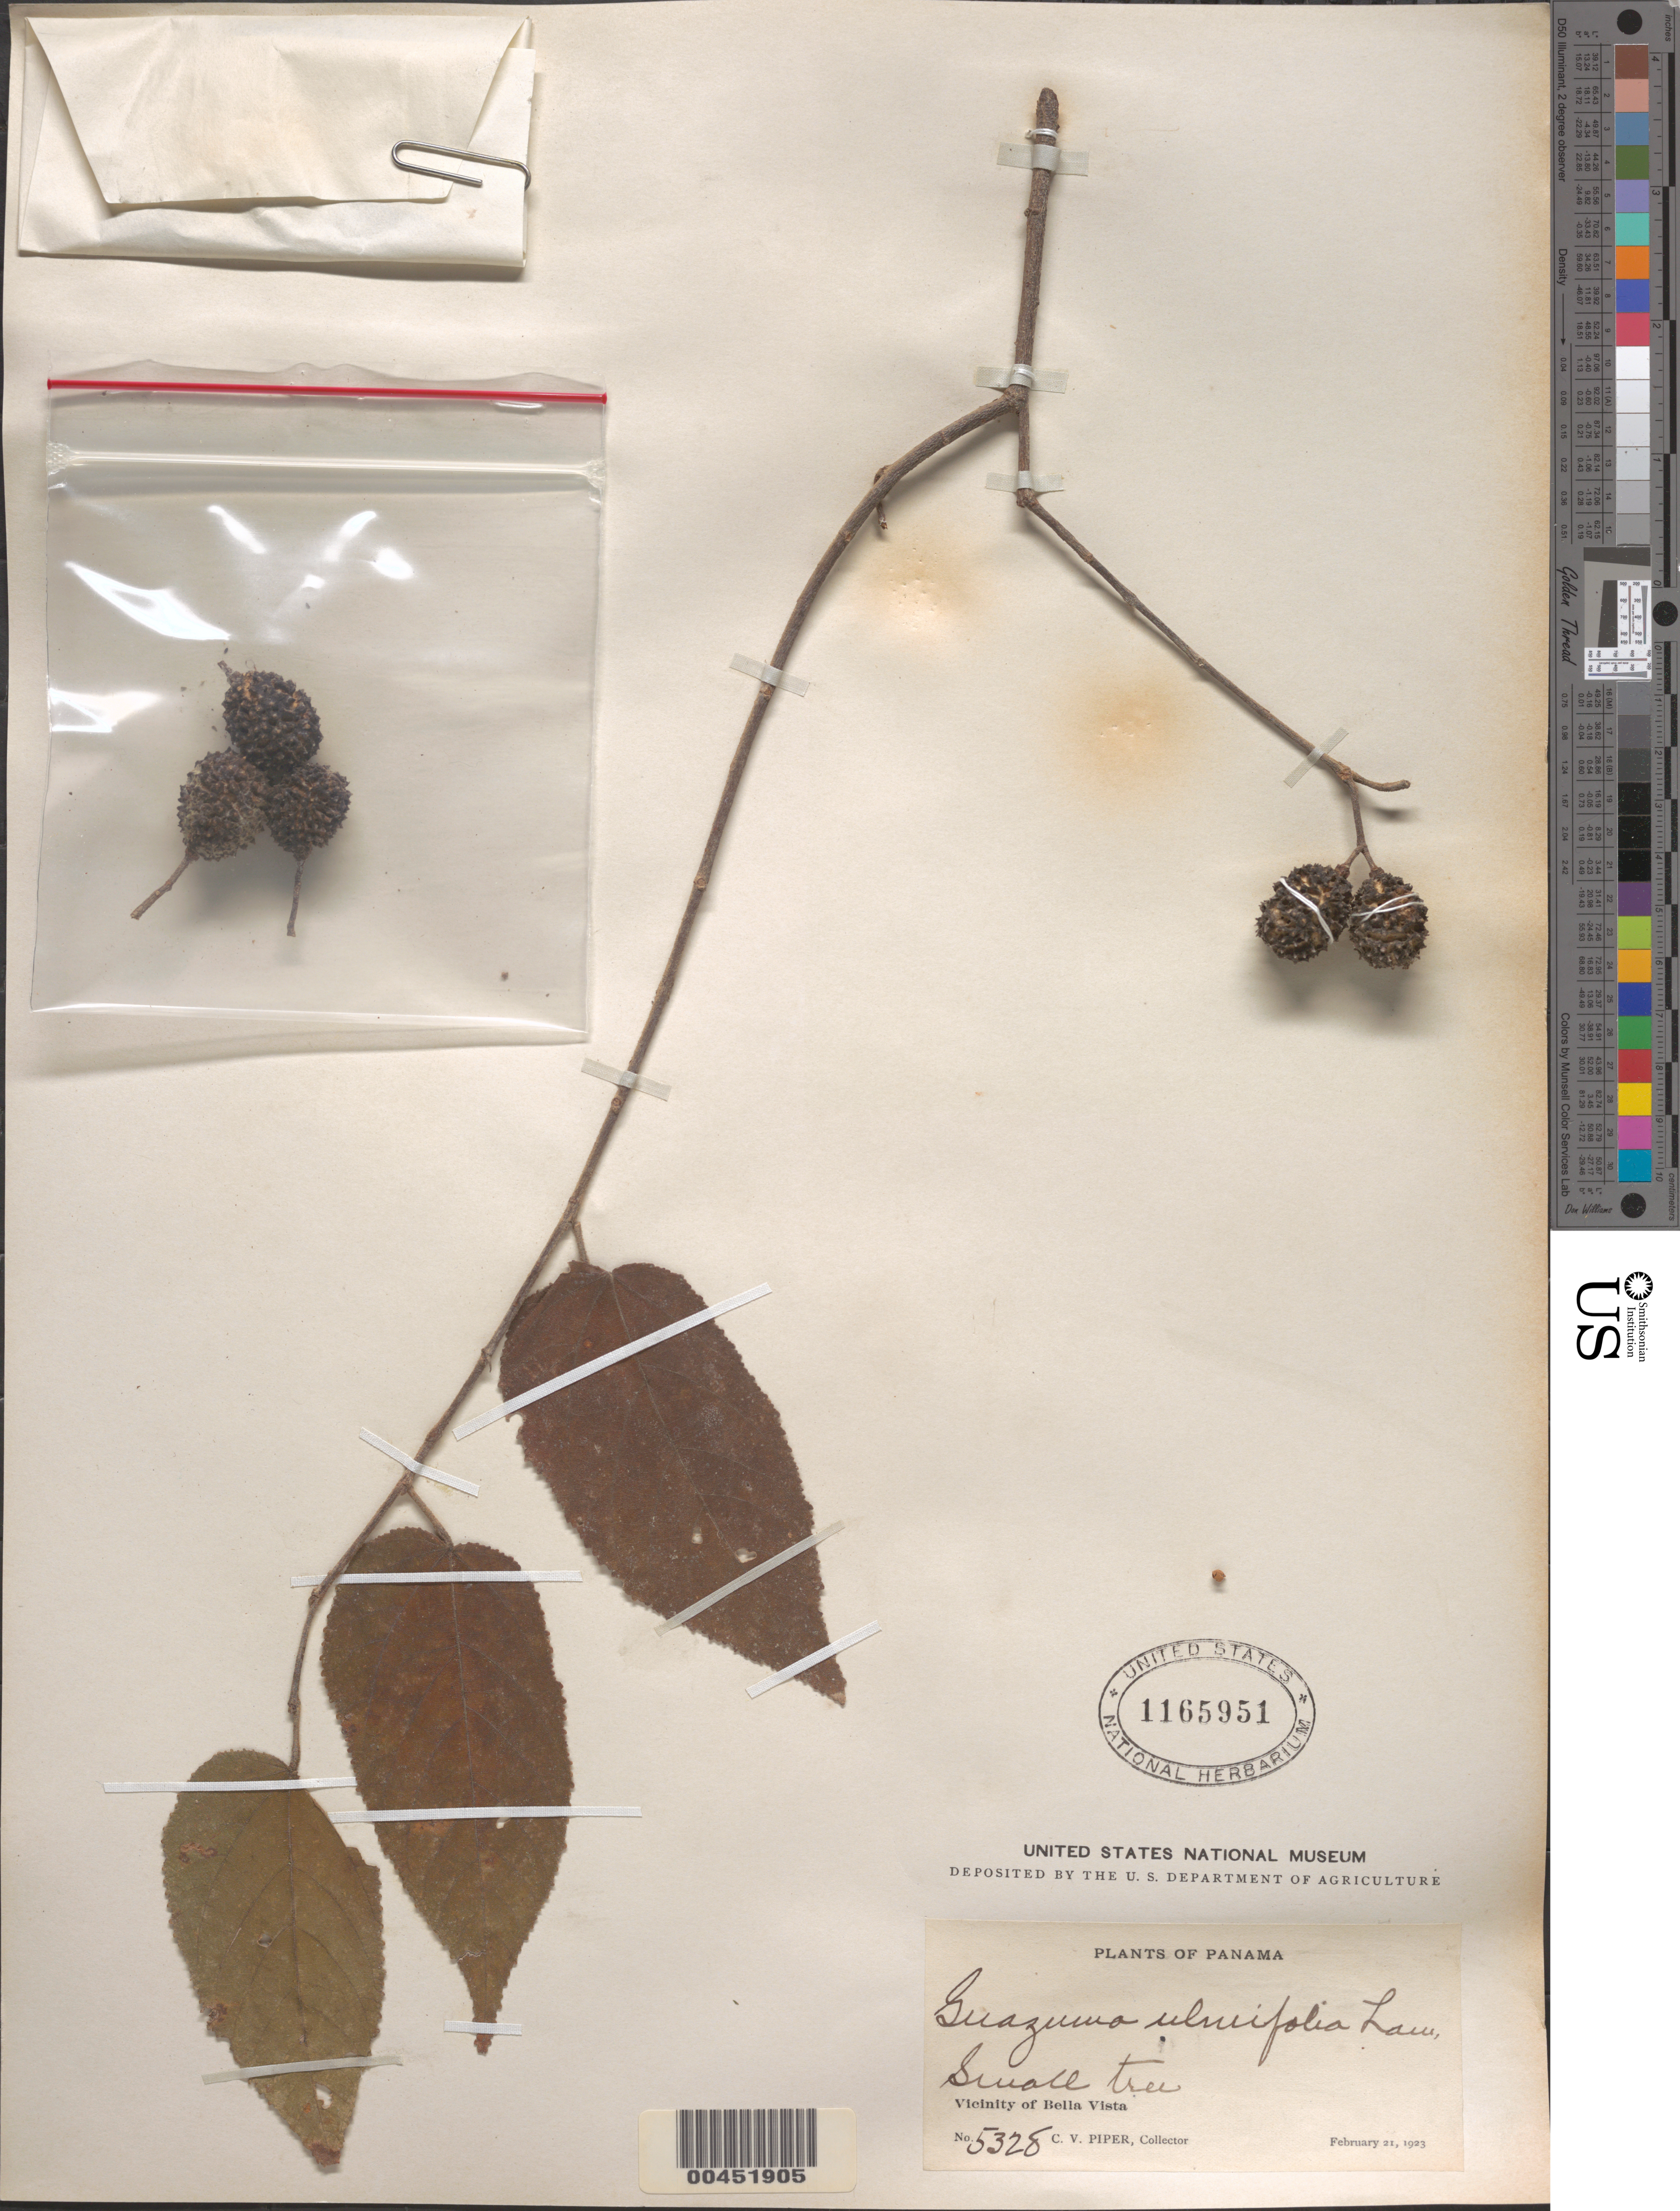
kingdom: Plantae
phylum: Tracheophyta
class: Magnoliopsida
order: Malvales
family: Malvaceae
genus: Guazuma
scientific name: Guazuma ulmifolia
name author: Lam.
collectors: C. V. Piper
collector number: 5328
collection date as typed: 21 Feb 1923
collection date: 1923-02-21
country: Panama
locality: Vicinity of Bella Vista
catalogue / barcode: US 1165951